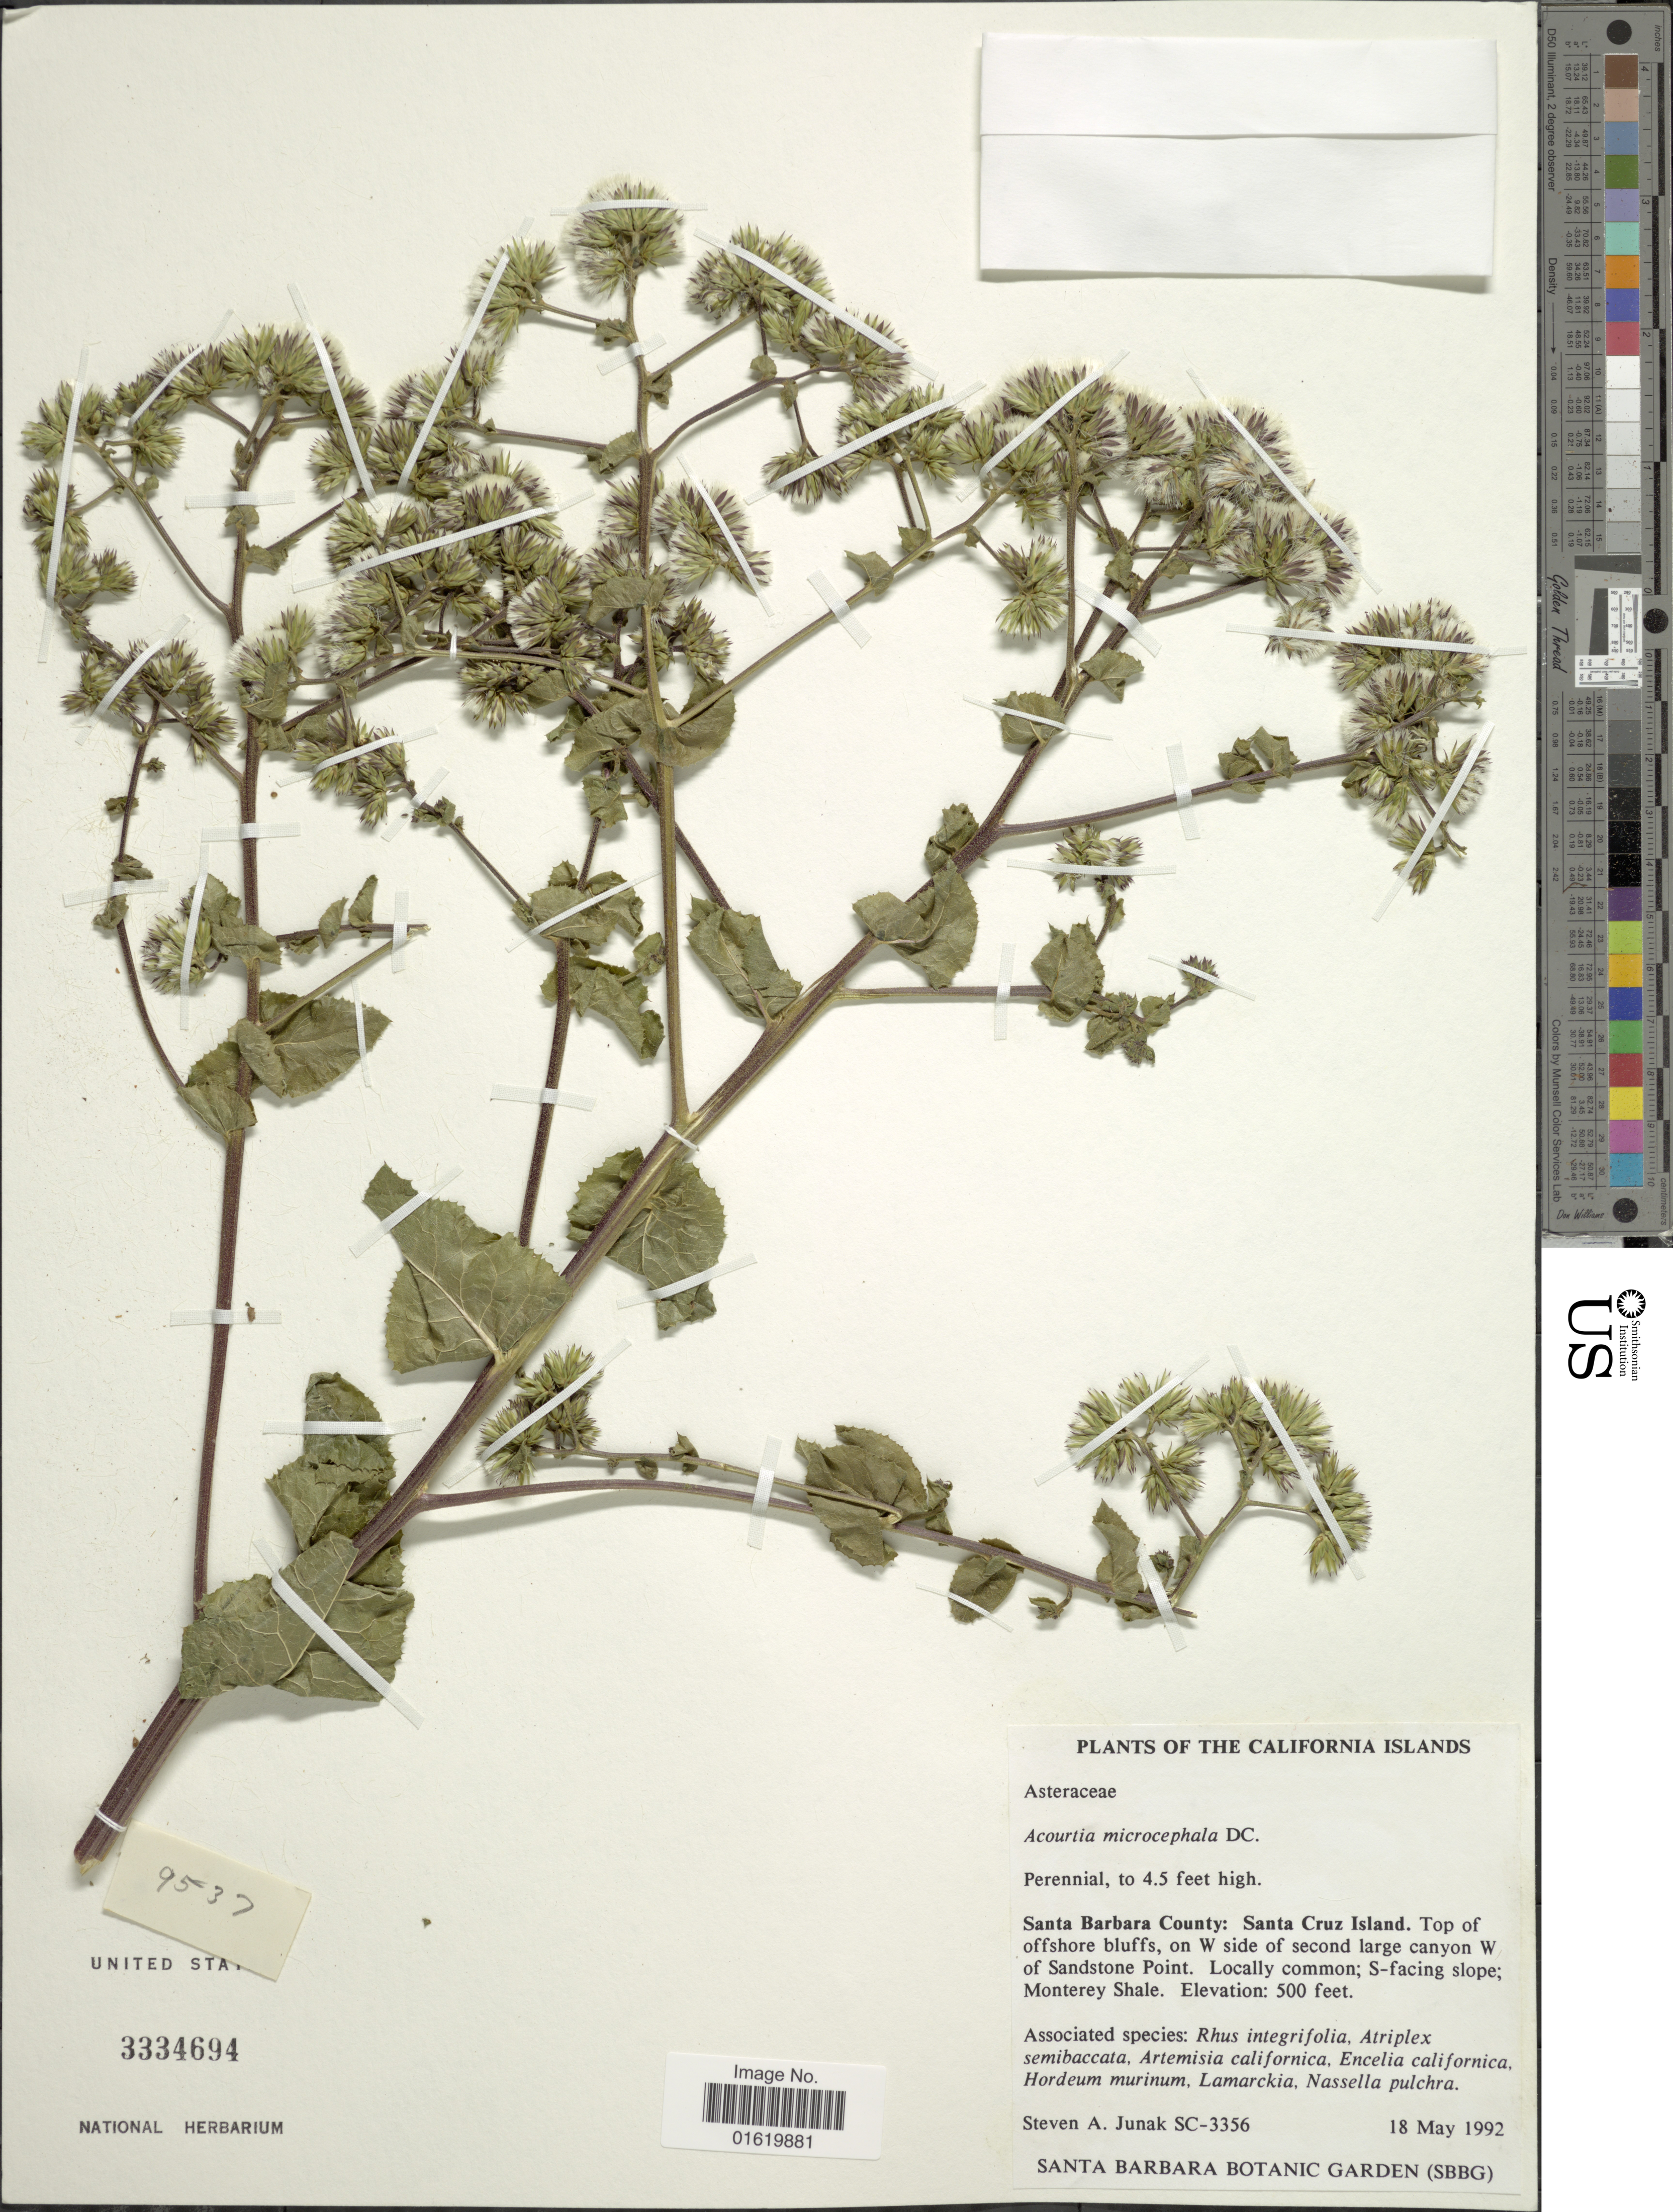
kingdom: Plantae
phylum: Tracheophyta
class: Magnoliopsida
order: Asterales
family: Asteraceae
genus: Acourtia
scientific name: Acourtia microcephala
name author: DC.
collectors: S. Junak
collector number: SC-3356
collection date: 1992-05-18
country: United States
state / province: California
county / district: Santa Barbara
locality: California Islands. Santa Barbara County: Santa Cruz Island. Top of offshore bluffs, on W side of second large canyon W of Sandstone Point.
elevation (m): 152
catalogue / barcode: US 3334694